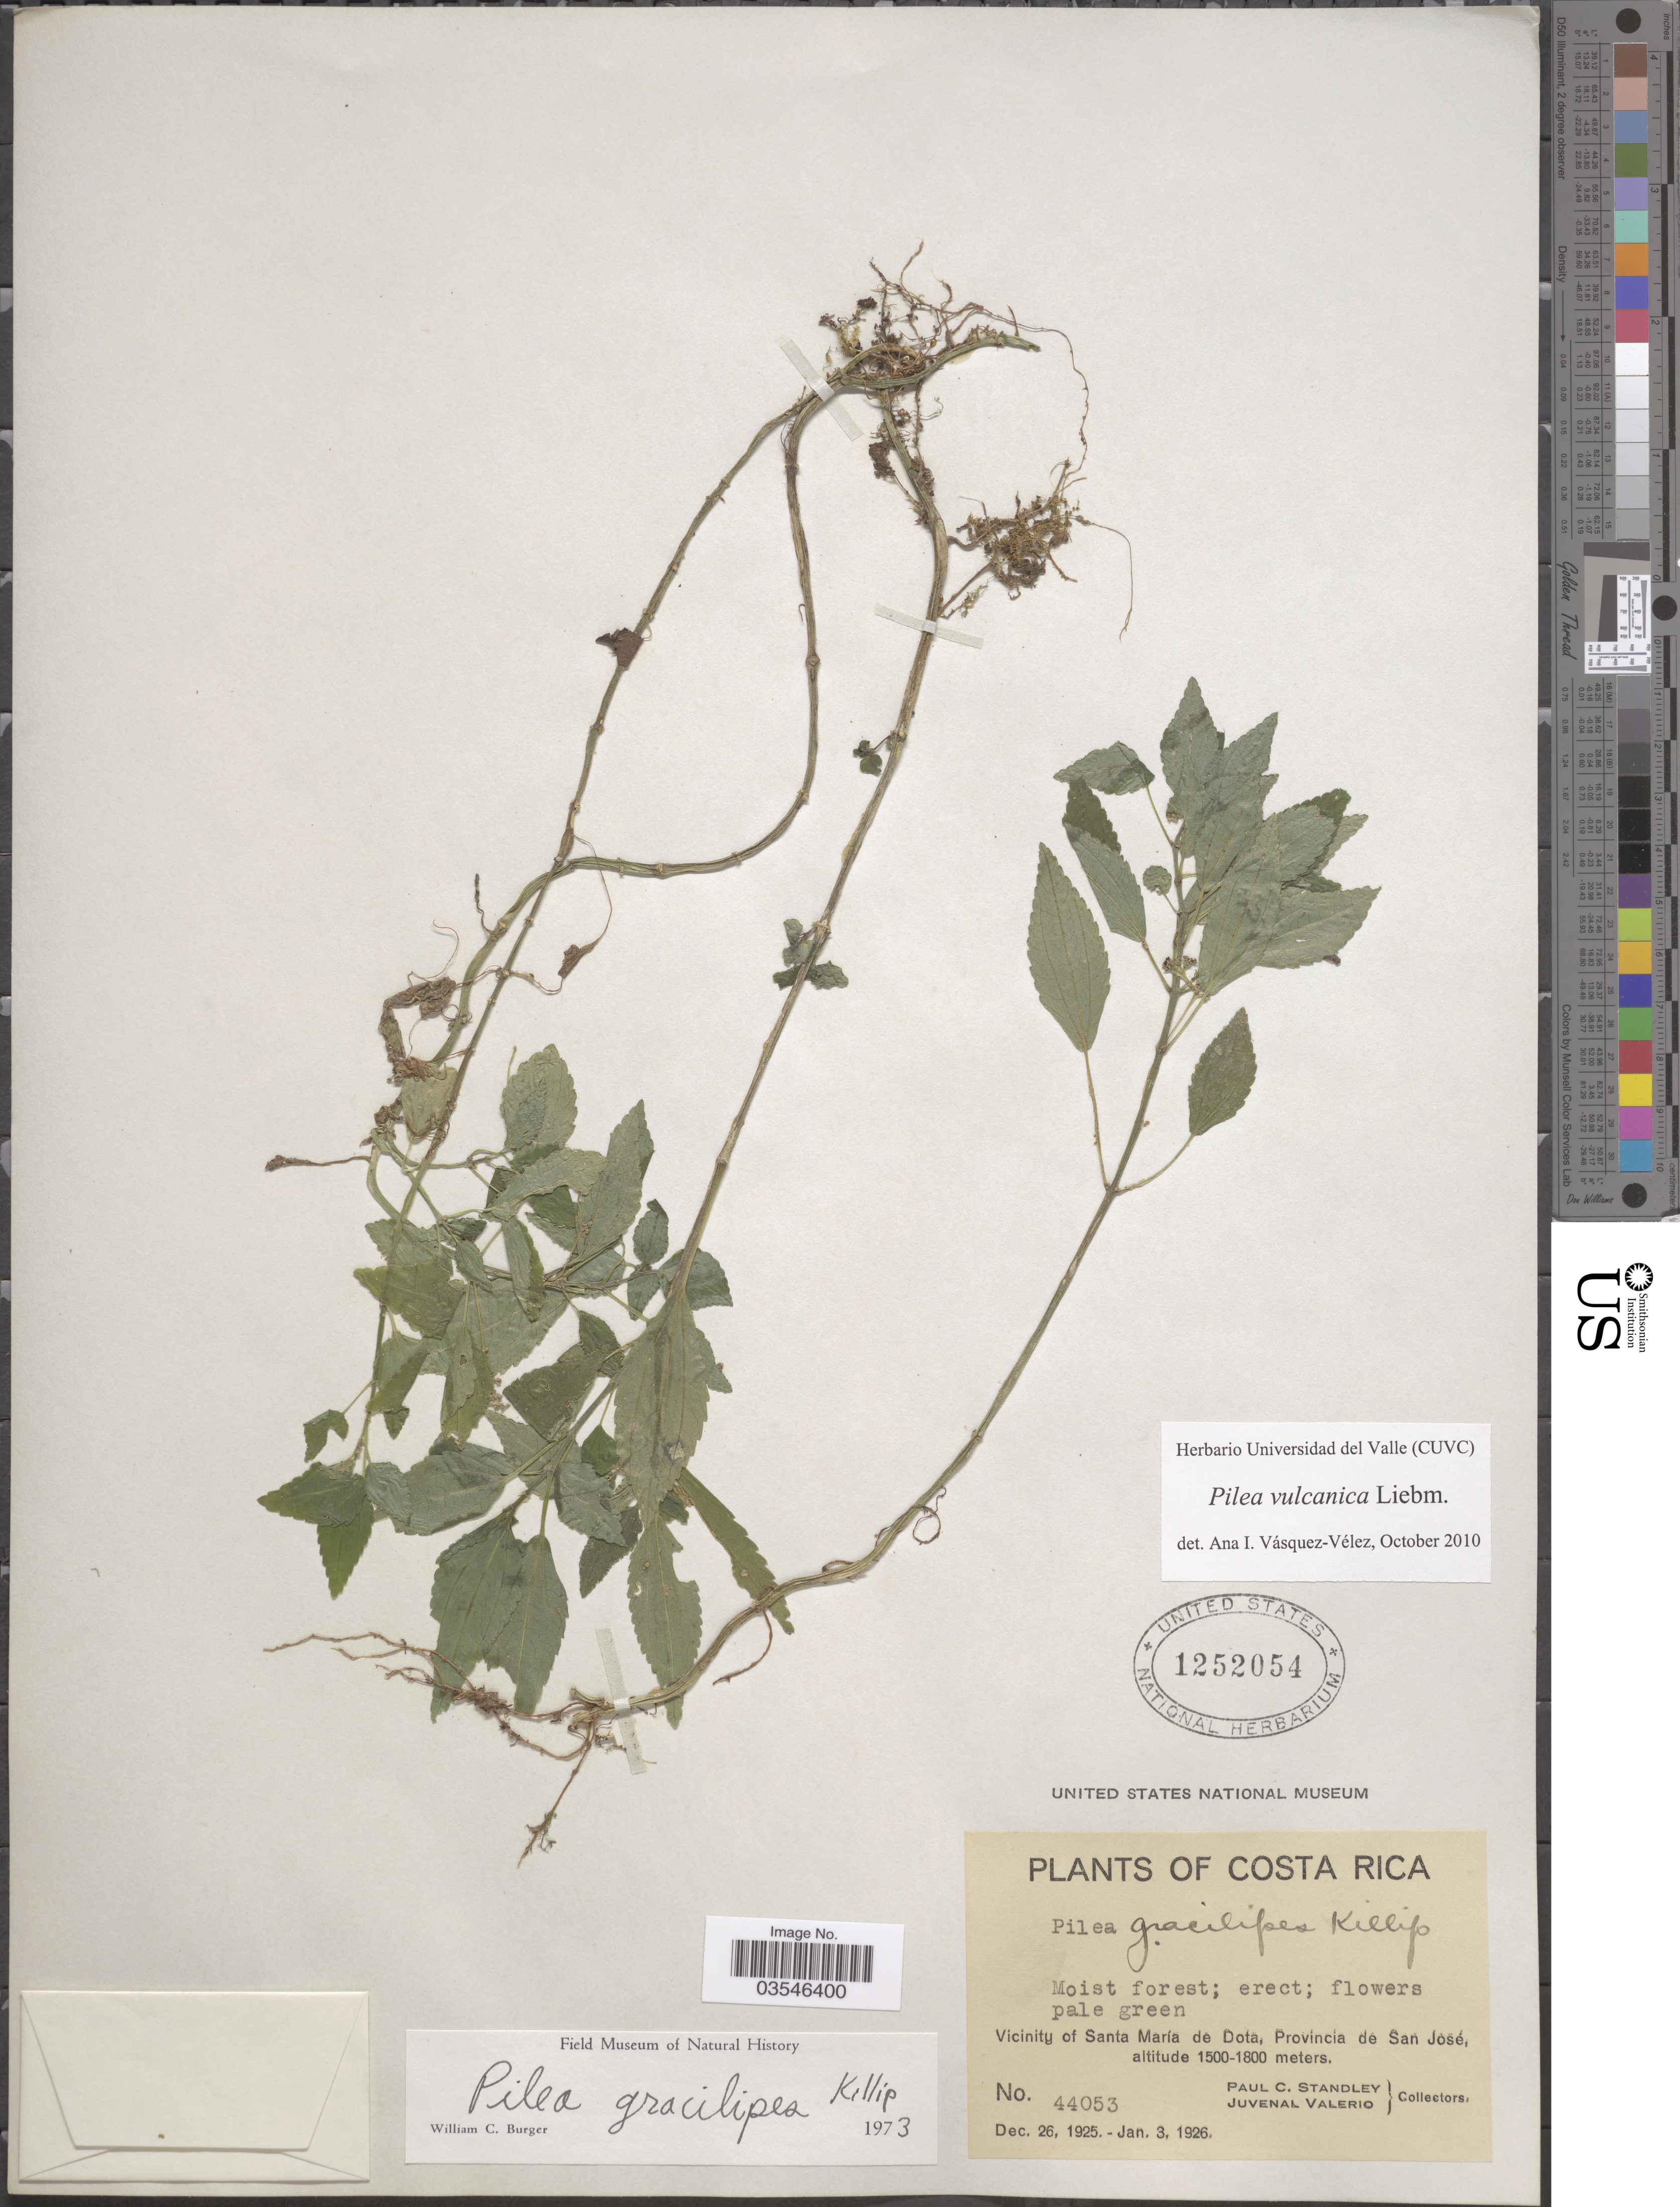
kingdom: Plantae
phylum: Tracheophyta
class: Magnoliopsida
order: Rosales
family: Urticaceae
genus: Pilea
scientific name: Pilea vulcanica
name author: Liebm.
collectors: P. C. Standley & J. Valerio R.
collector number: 44053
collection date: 1925-12-26/1926-01-03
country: Costa Rica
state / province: San José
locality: Vicinity of Santa María de Dota.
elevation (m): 1500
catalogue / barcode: US 1252054